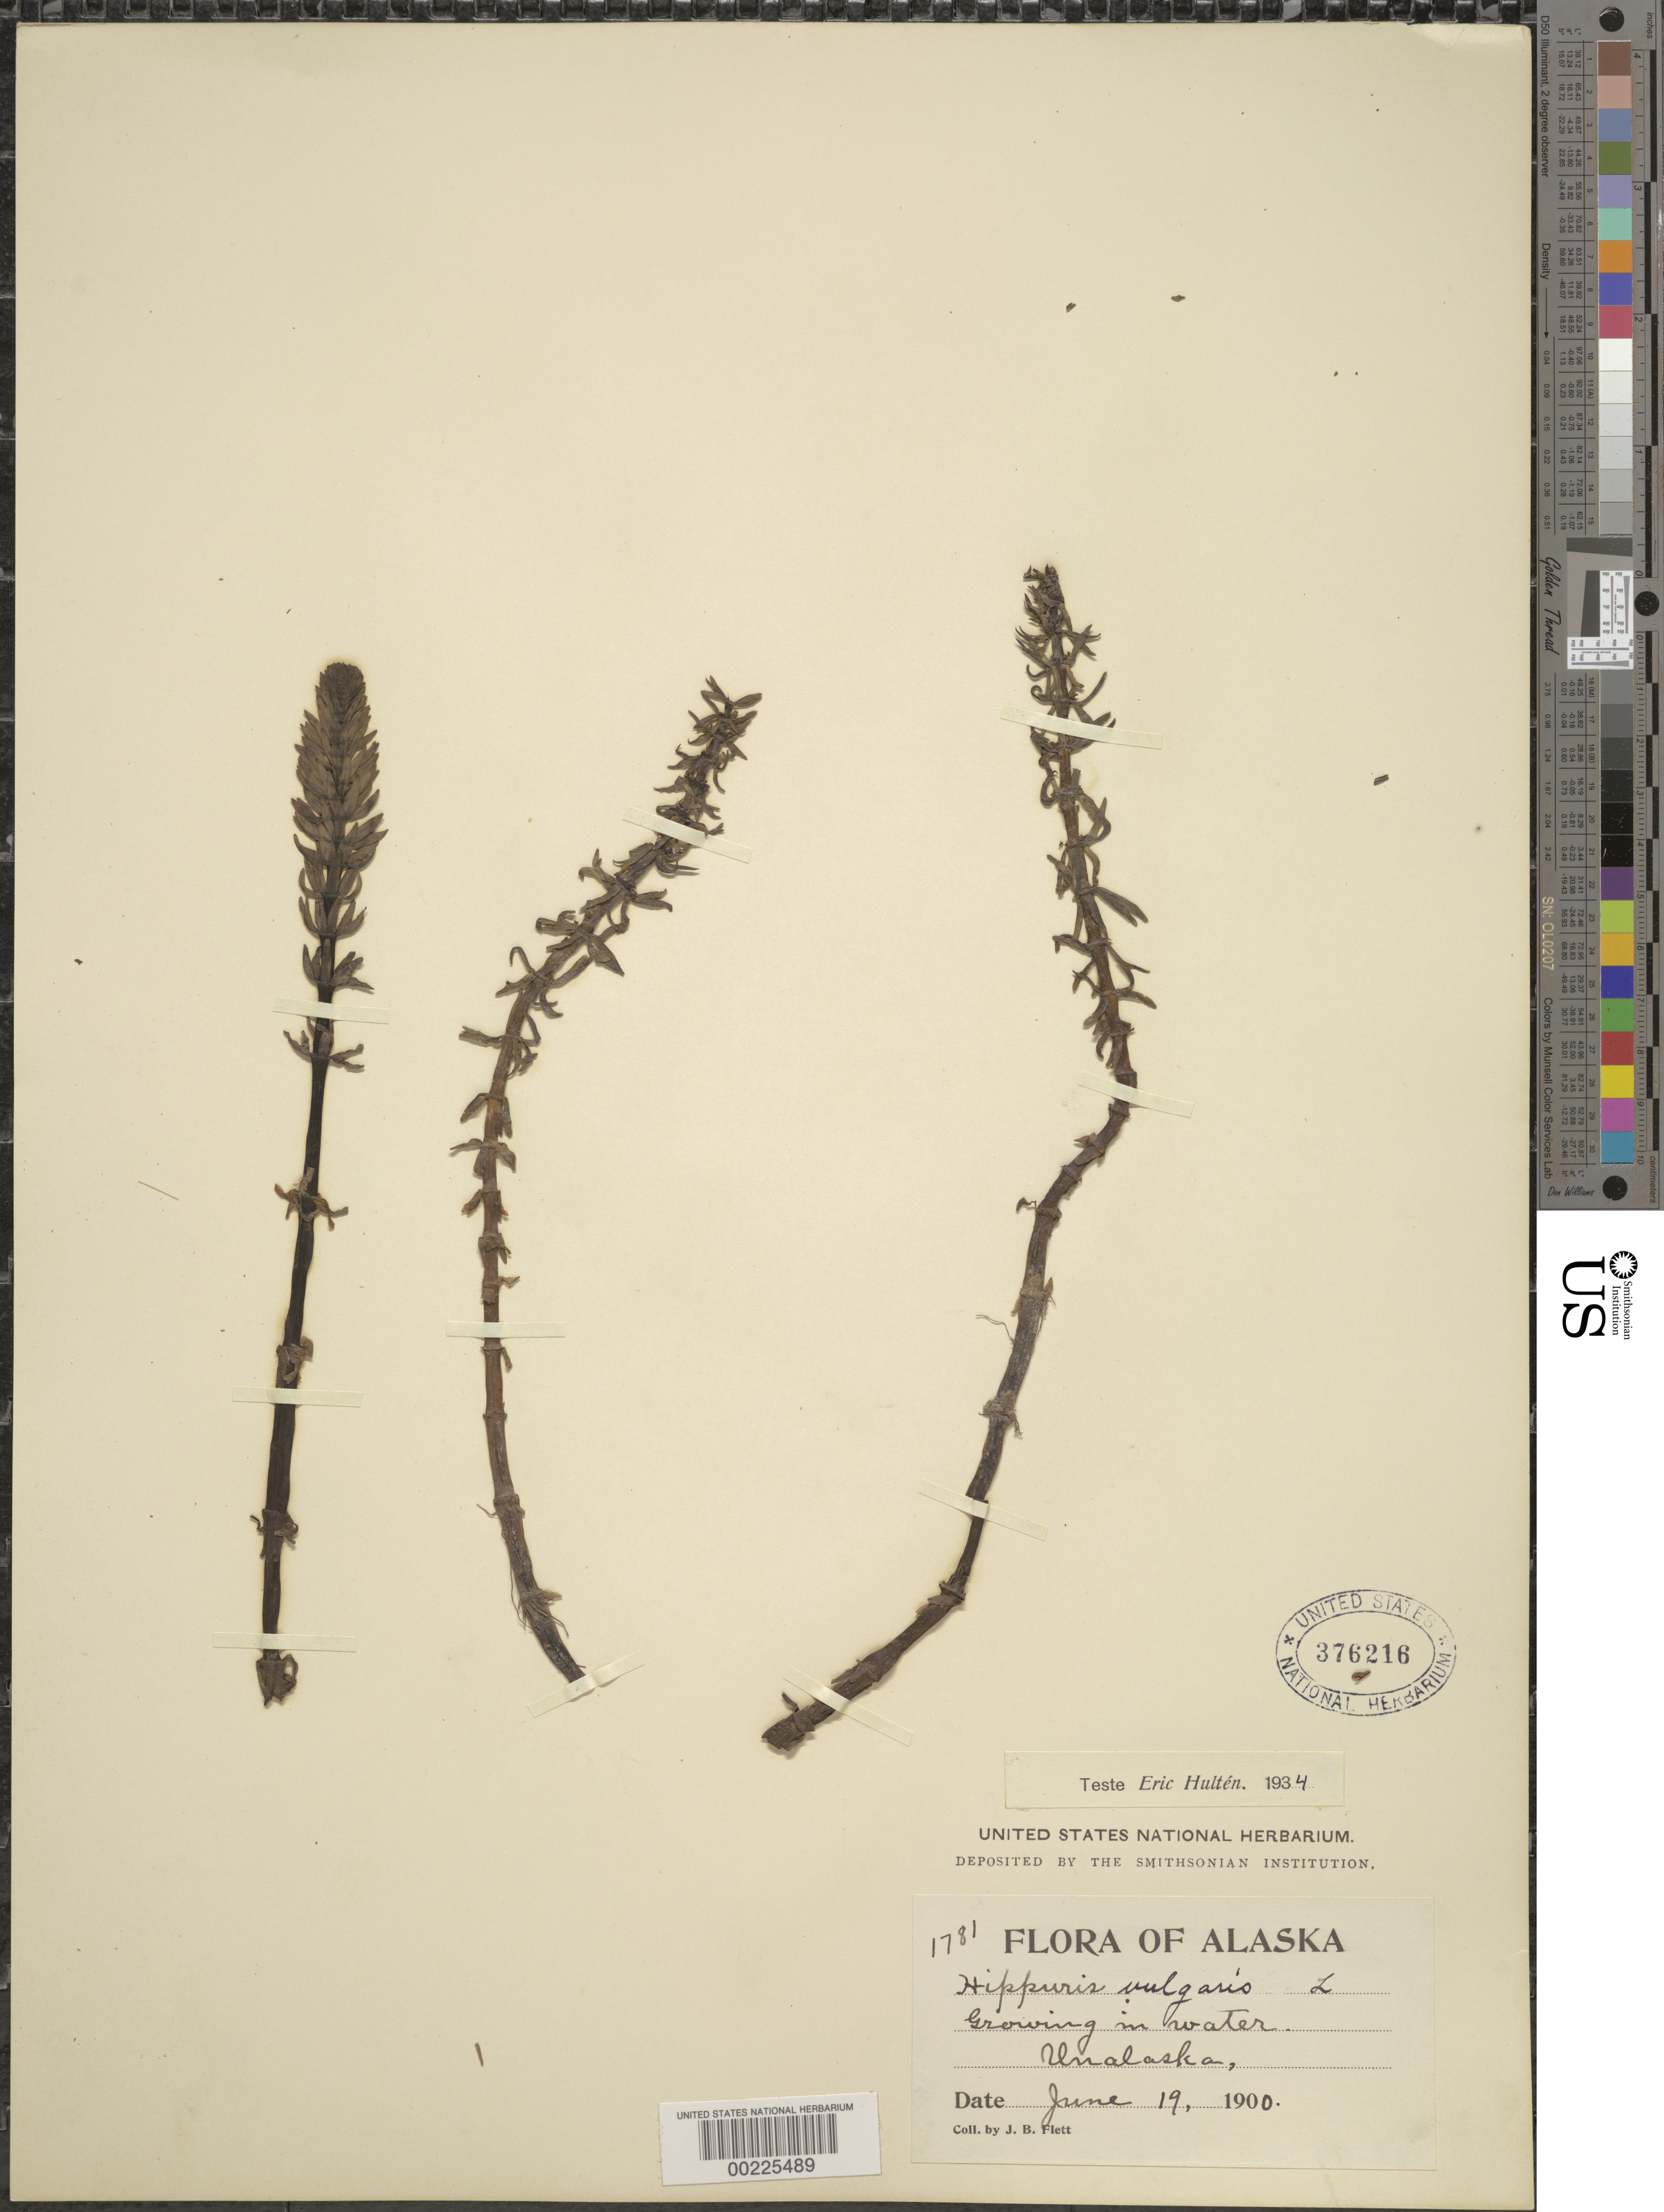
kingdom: Plantae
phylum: Tracheophyta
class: Magnoliopsida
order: Lamiales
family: Plantaginaceae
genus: Hippuris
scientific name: Hippuris vulgaris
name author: L.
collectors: J. Flett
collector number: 1781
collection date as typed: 19 Jun 1900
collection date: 1900-06-19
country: United States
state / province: Alaska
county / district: Aleutians West Census Area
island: Unalaska Island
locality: Unalaska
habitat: Growing in water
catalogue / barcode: US 376216